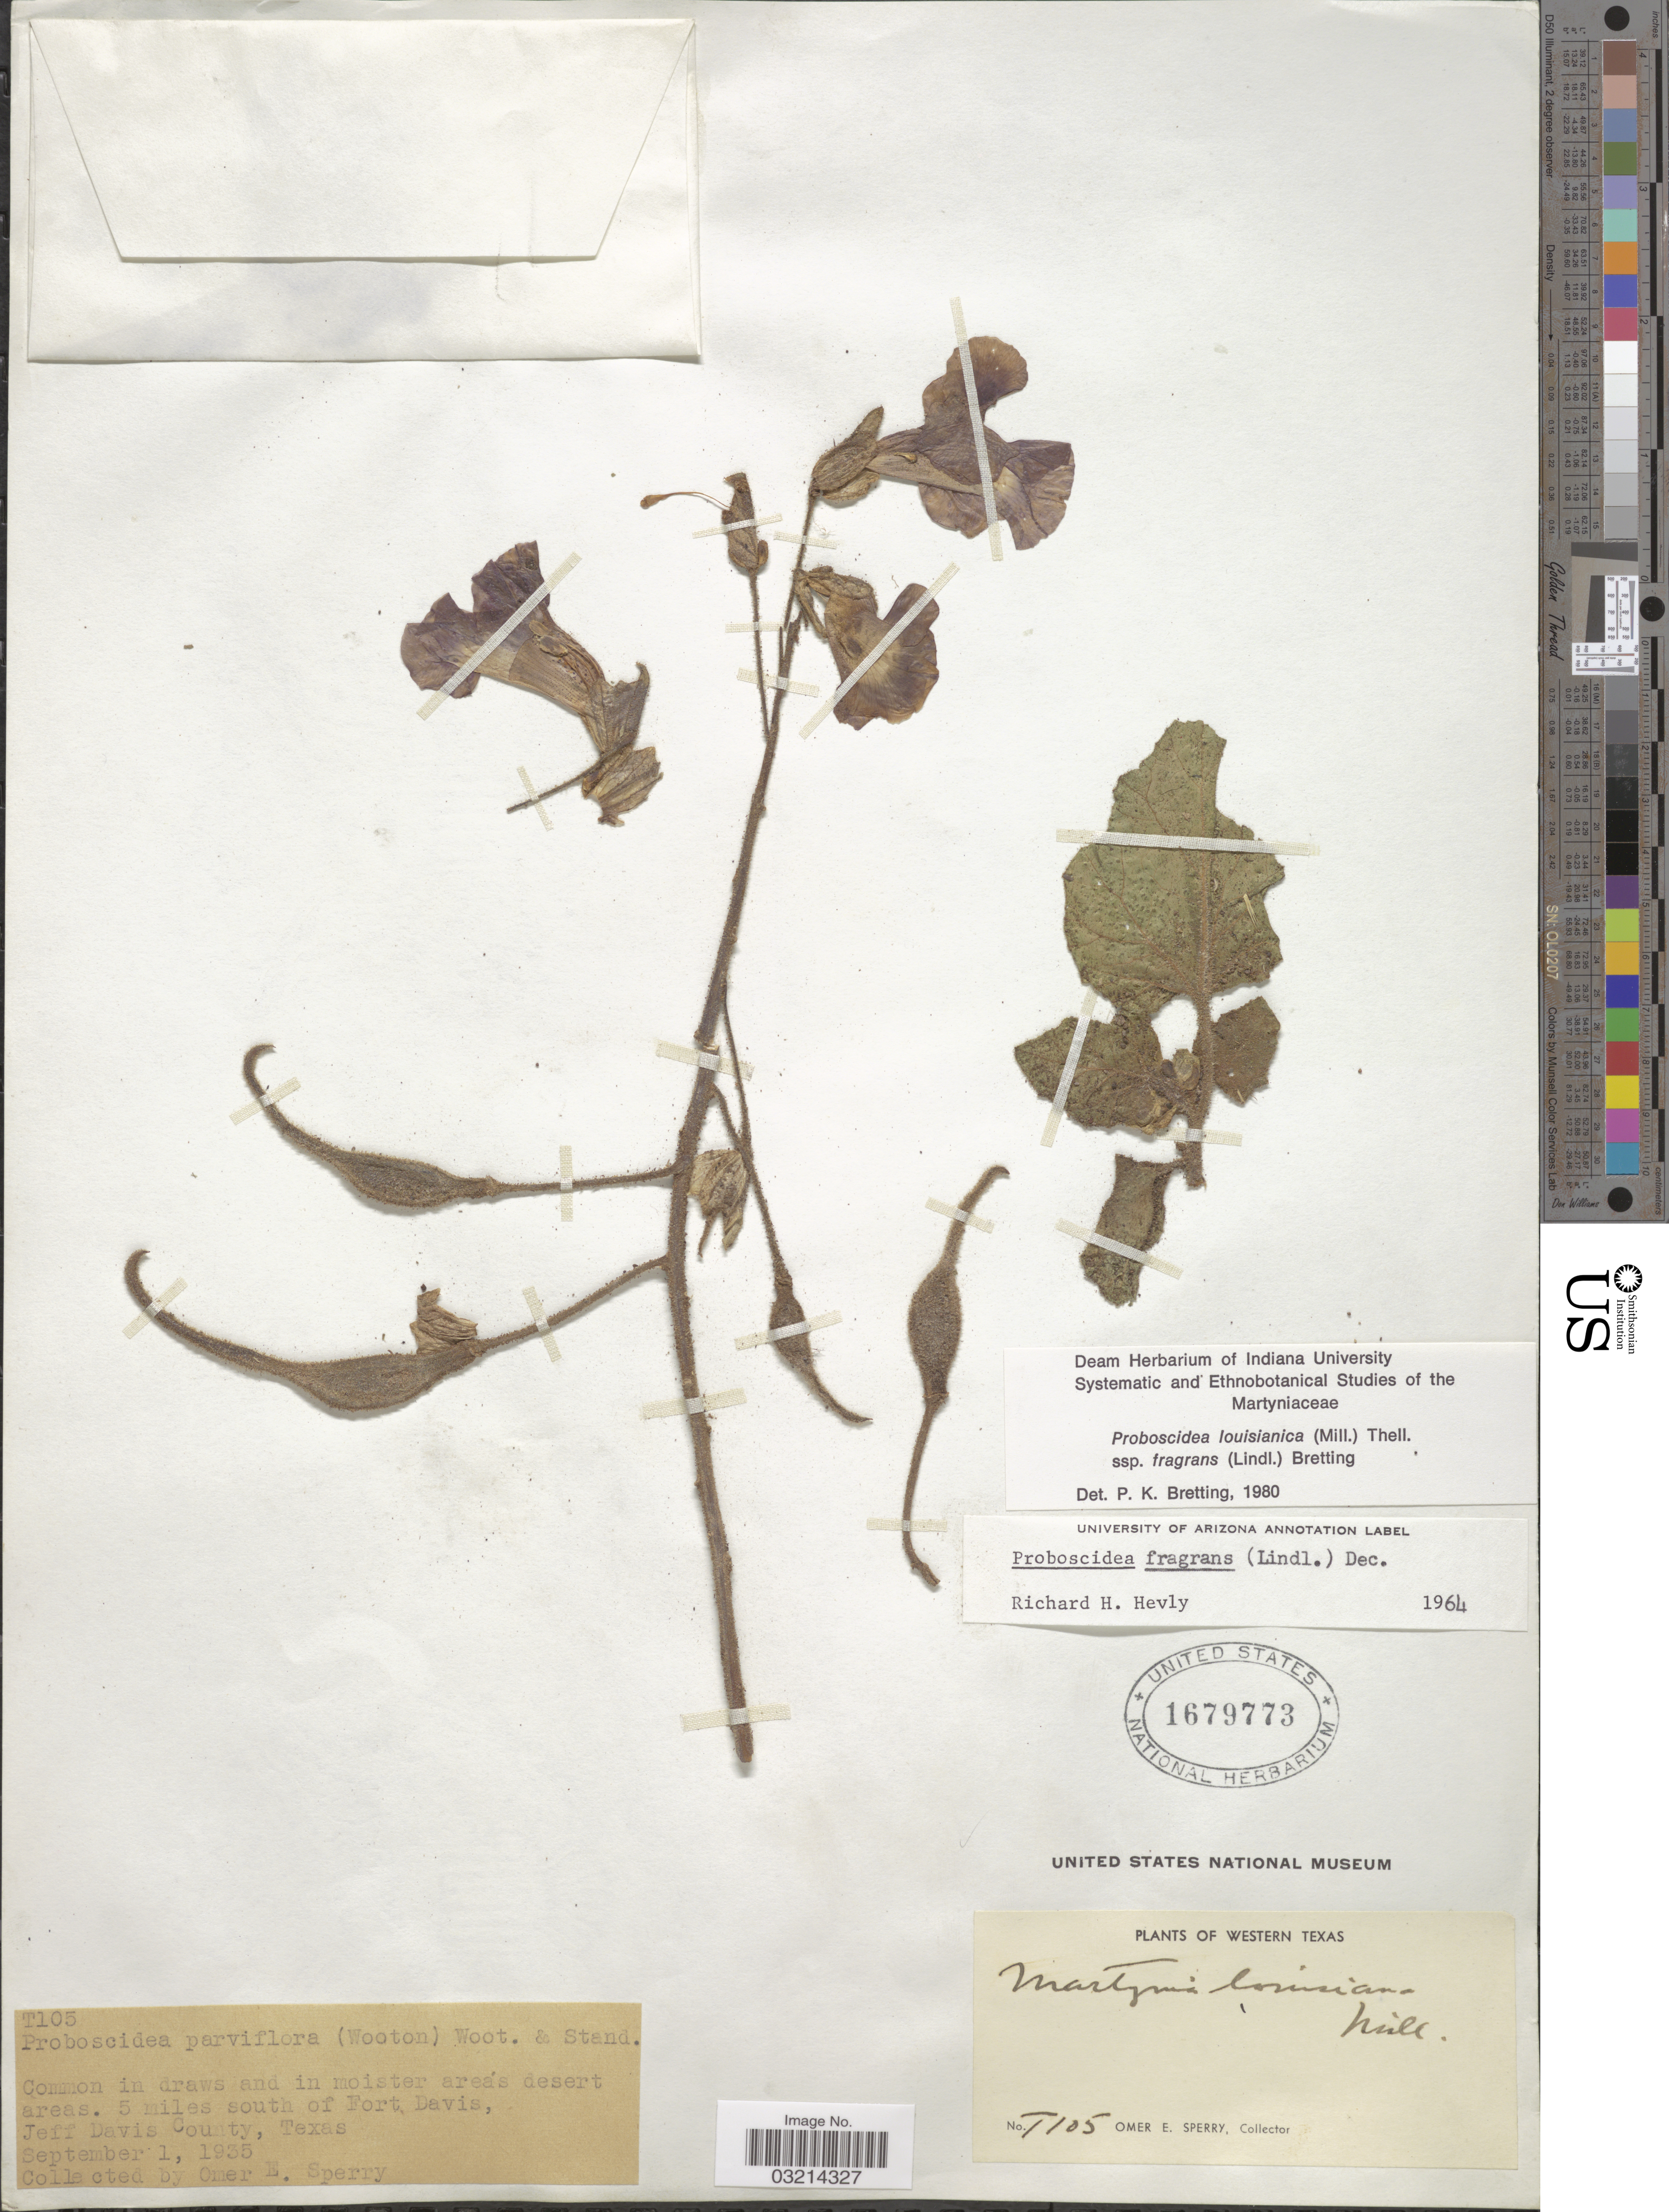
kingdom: Plantae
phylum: Tracheophyta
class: Magnoliopsida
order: Lamiales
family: Martyniaceae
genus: Proboscidea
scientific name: Proboscidea louisianica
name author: Thell.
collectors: O. E. Sperry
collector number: T105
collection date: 1935-09-01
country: United States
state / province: Texas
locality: Western Texas. 5 miles south of Fort Davis, Jeff Davis County.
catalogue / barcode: US 1679773